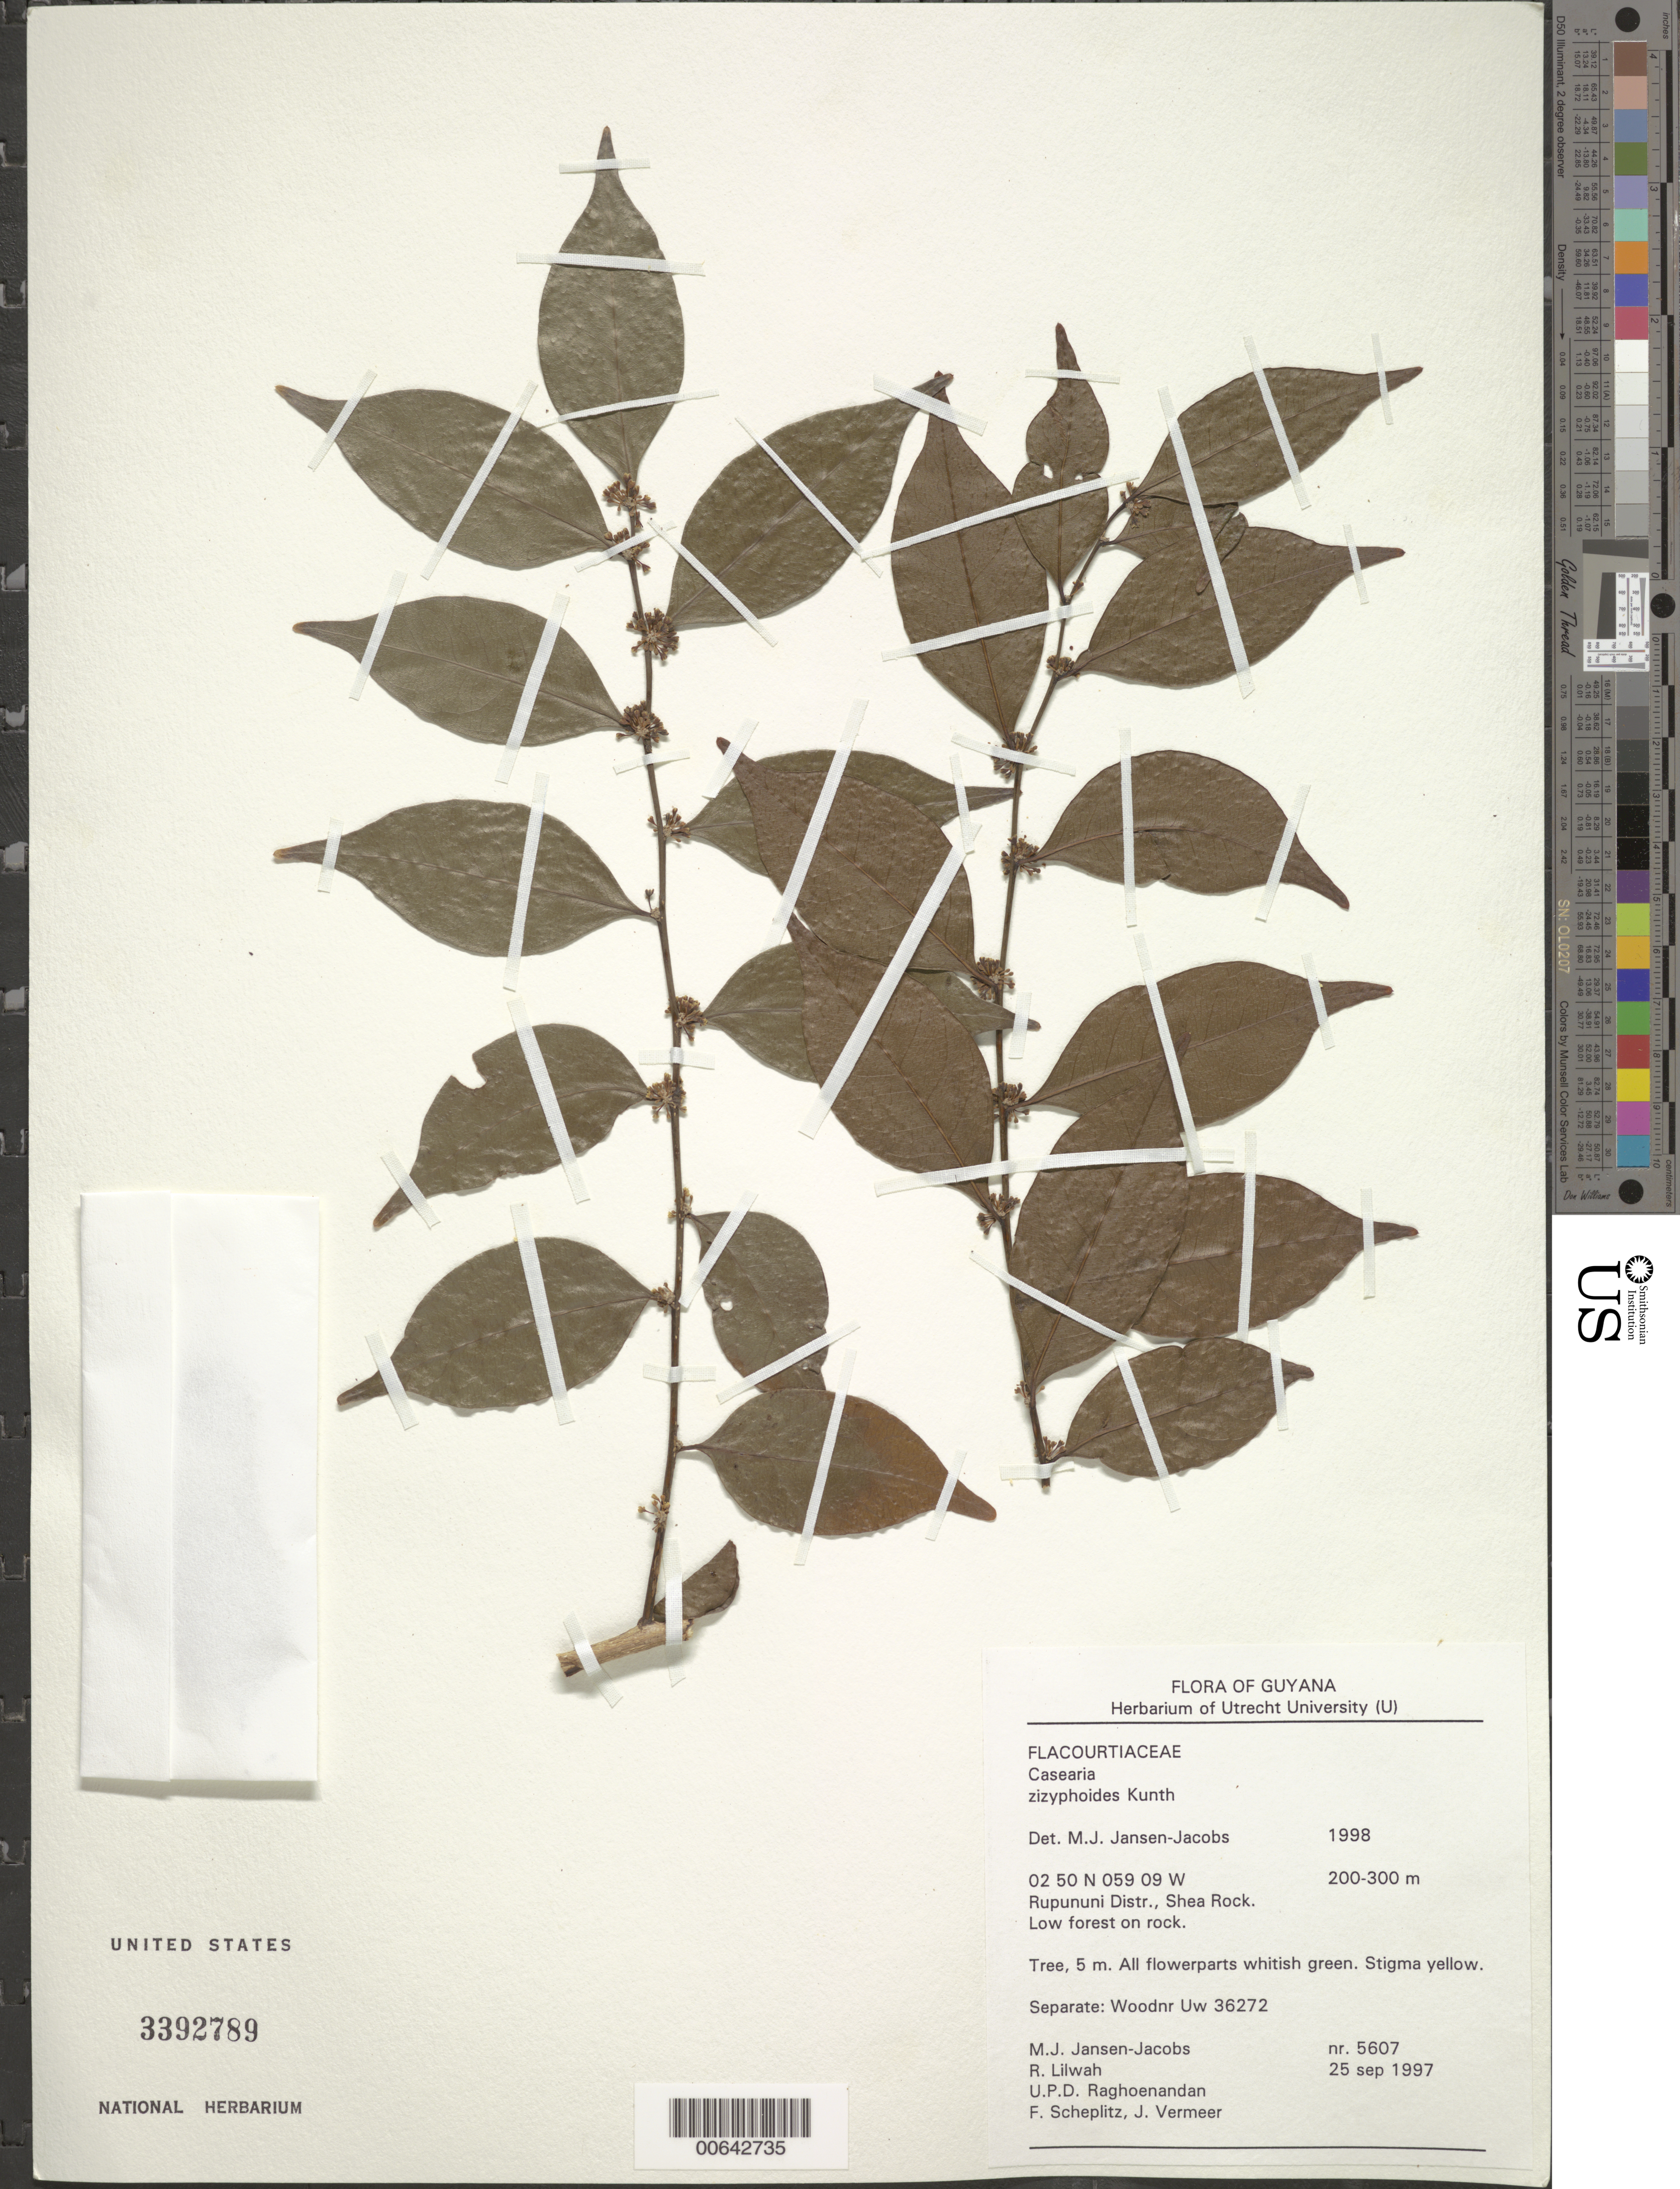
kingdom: Plantae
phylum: Tracheophyta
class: Magnoliopsida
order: Malpighiales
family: Salicaceae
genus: Casearia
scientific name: Casearia zizyphoides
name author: Kunth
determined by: Jansen-Jacobs, M. J., (U), Nationaal Herbarium Nederland, Utrecht University branch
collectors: M. J. Jansen-Jacobs, R. Lilwah, U. Raghoenandan, F. Scheplitz & J. Vermeer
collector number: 5607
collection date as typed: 25-Sep-97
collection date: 1997-09-25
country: Guyana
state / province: U. Takutu-U. Essequibo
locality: Dadanawa, Rupununi River, Rupununi District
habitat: Low forest on river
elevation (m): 200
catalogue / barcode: US 3392789